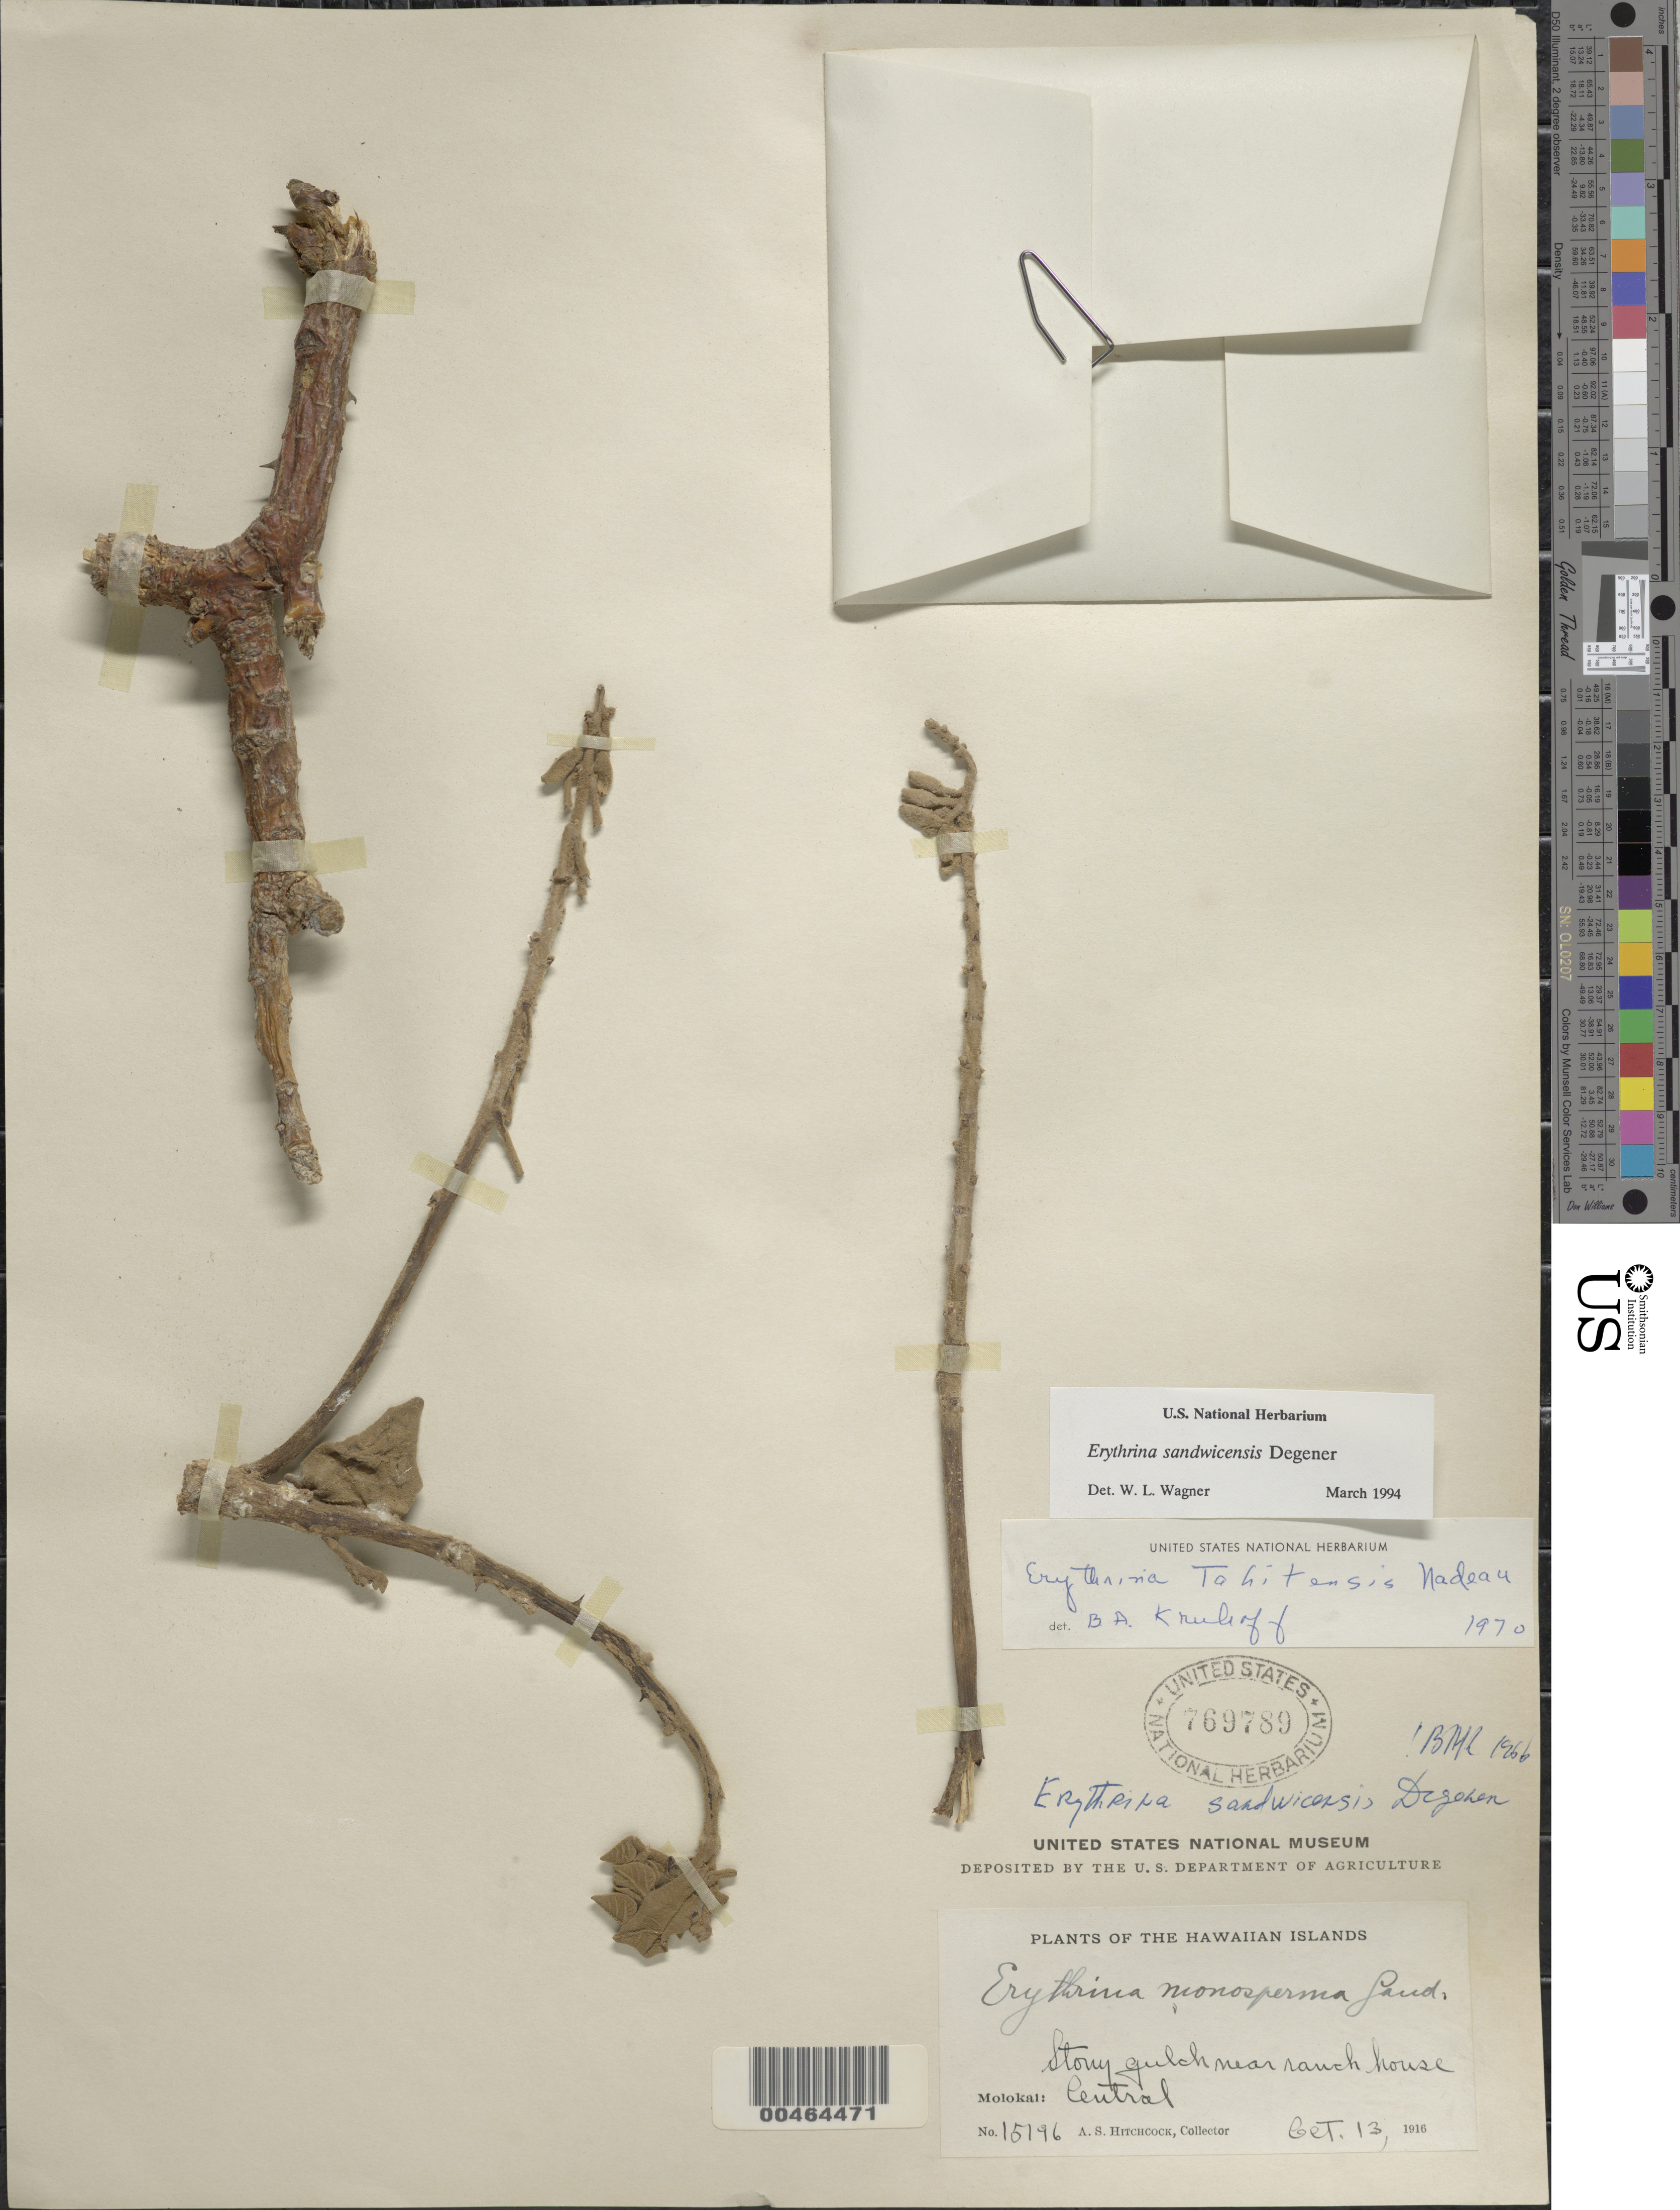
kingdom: Plantae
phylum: Tracheophyta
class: Magnoliopsida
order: Fabales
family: Fabaceae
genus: Erythrina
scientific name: Erythrina sandwicensis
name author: O. Deg.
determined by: Wagner, W. L., (BOT), Smithsonian Institution - National Museum of Natural History (UNITED STATES)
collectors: A. S. Hitchcock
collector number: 15196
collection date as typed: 13 Oct 1916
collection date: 1916-10-13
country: United States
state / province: Hawaii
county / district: Maui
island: Moloka'i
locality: Central Molokai, gulch near ranch house.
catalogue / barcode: US 769789